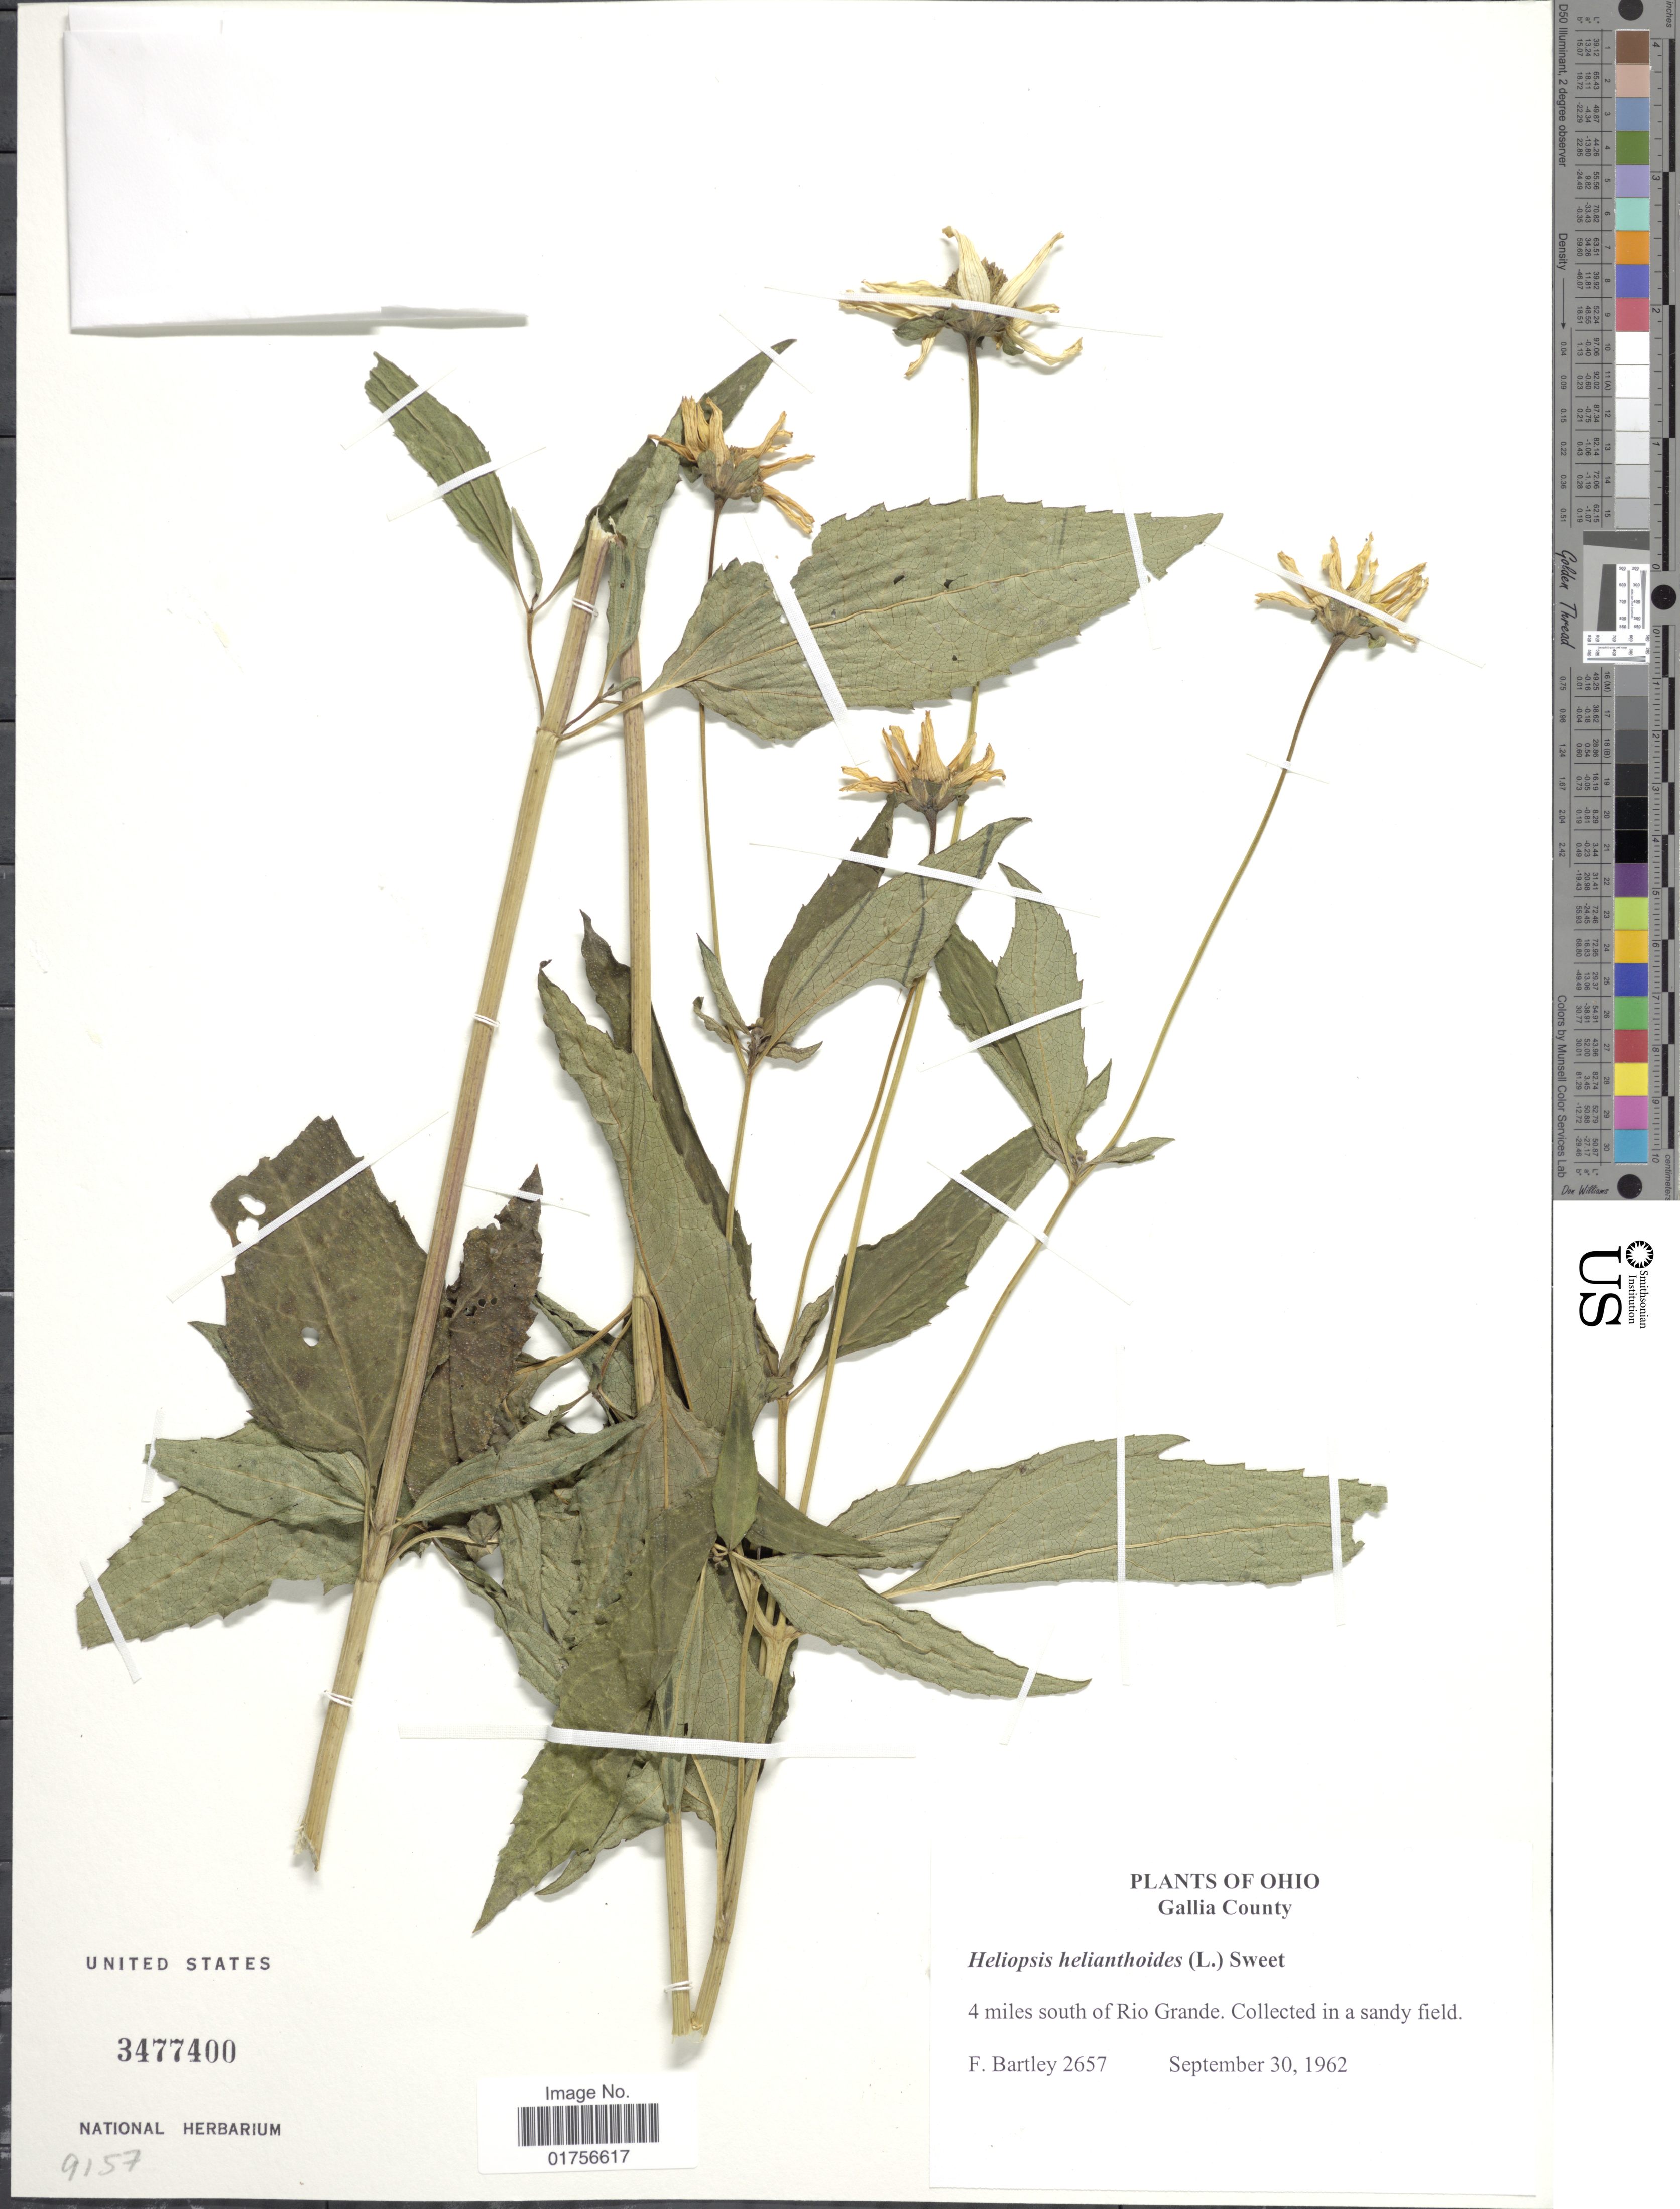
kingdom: Plantae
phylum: Tracheophyta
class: Magnoliopsida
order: Asterales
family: Asteraceae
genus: Heliopsis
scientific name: Heliopsis helianthoides subsp. helianthoides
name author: (L.) Sweet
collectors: F. Bartley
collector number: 2657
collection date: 1962-09-30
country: United States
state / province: Ohio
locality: Gallia County, 4 miles south of Rio Grande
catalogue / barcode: US 3477400